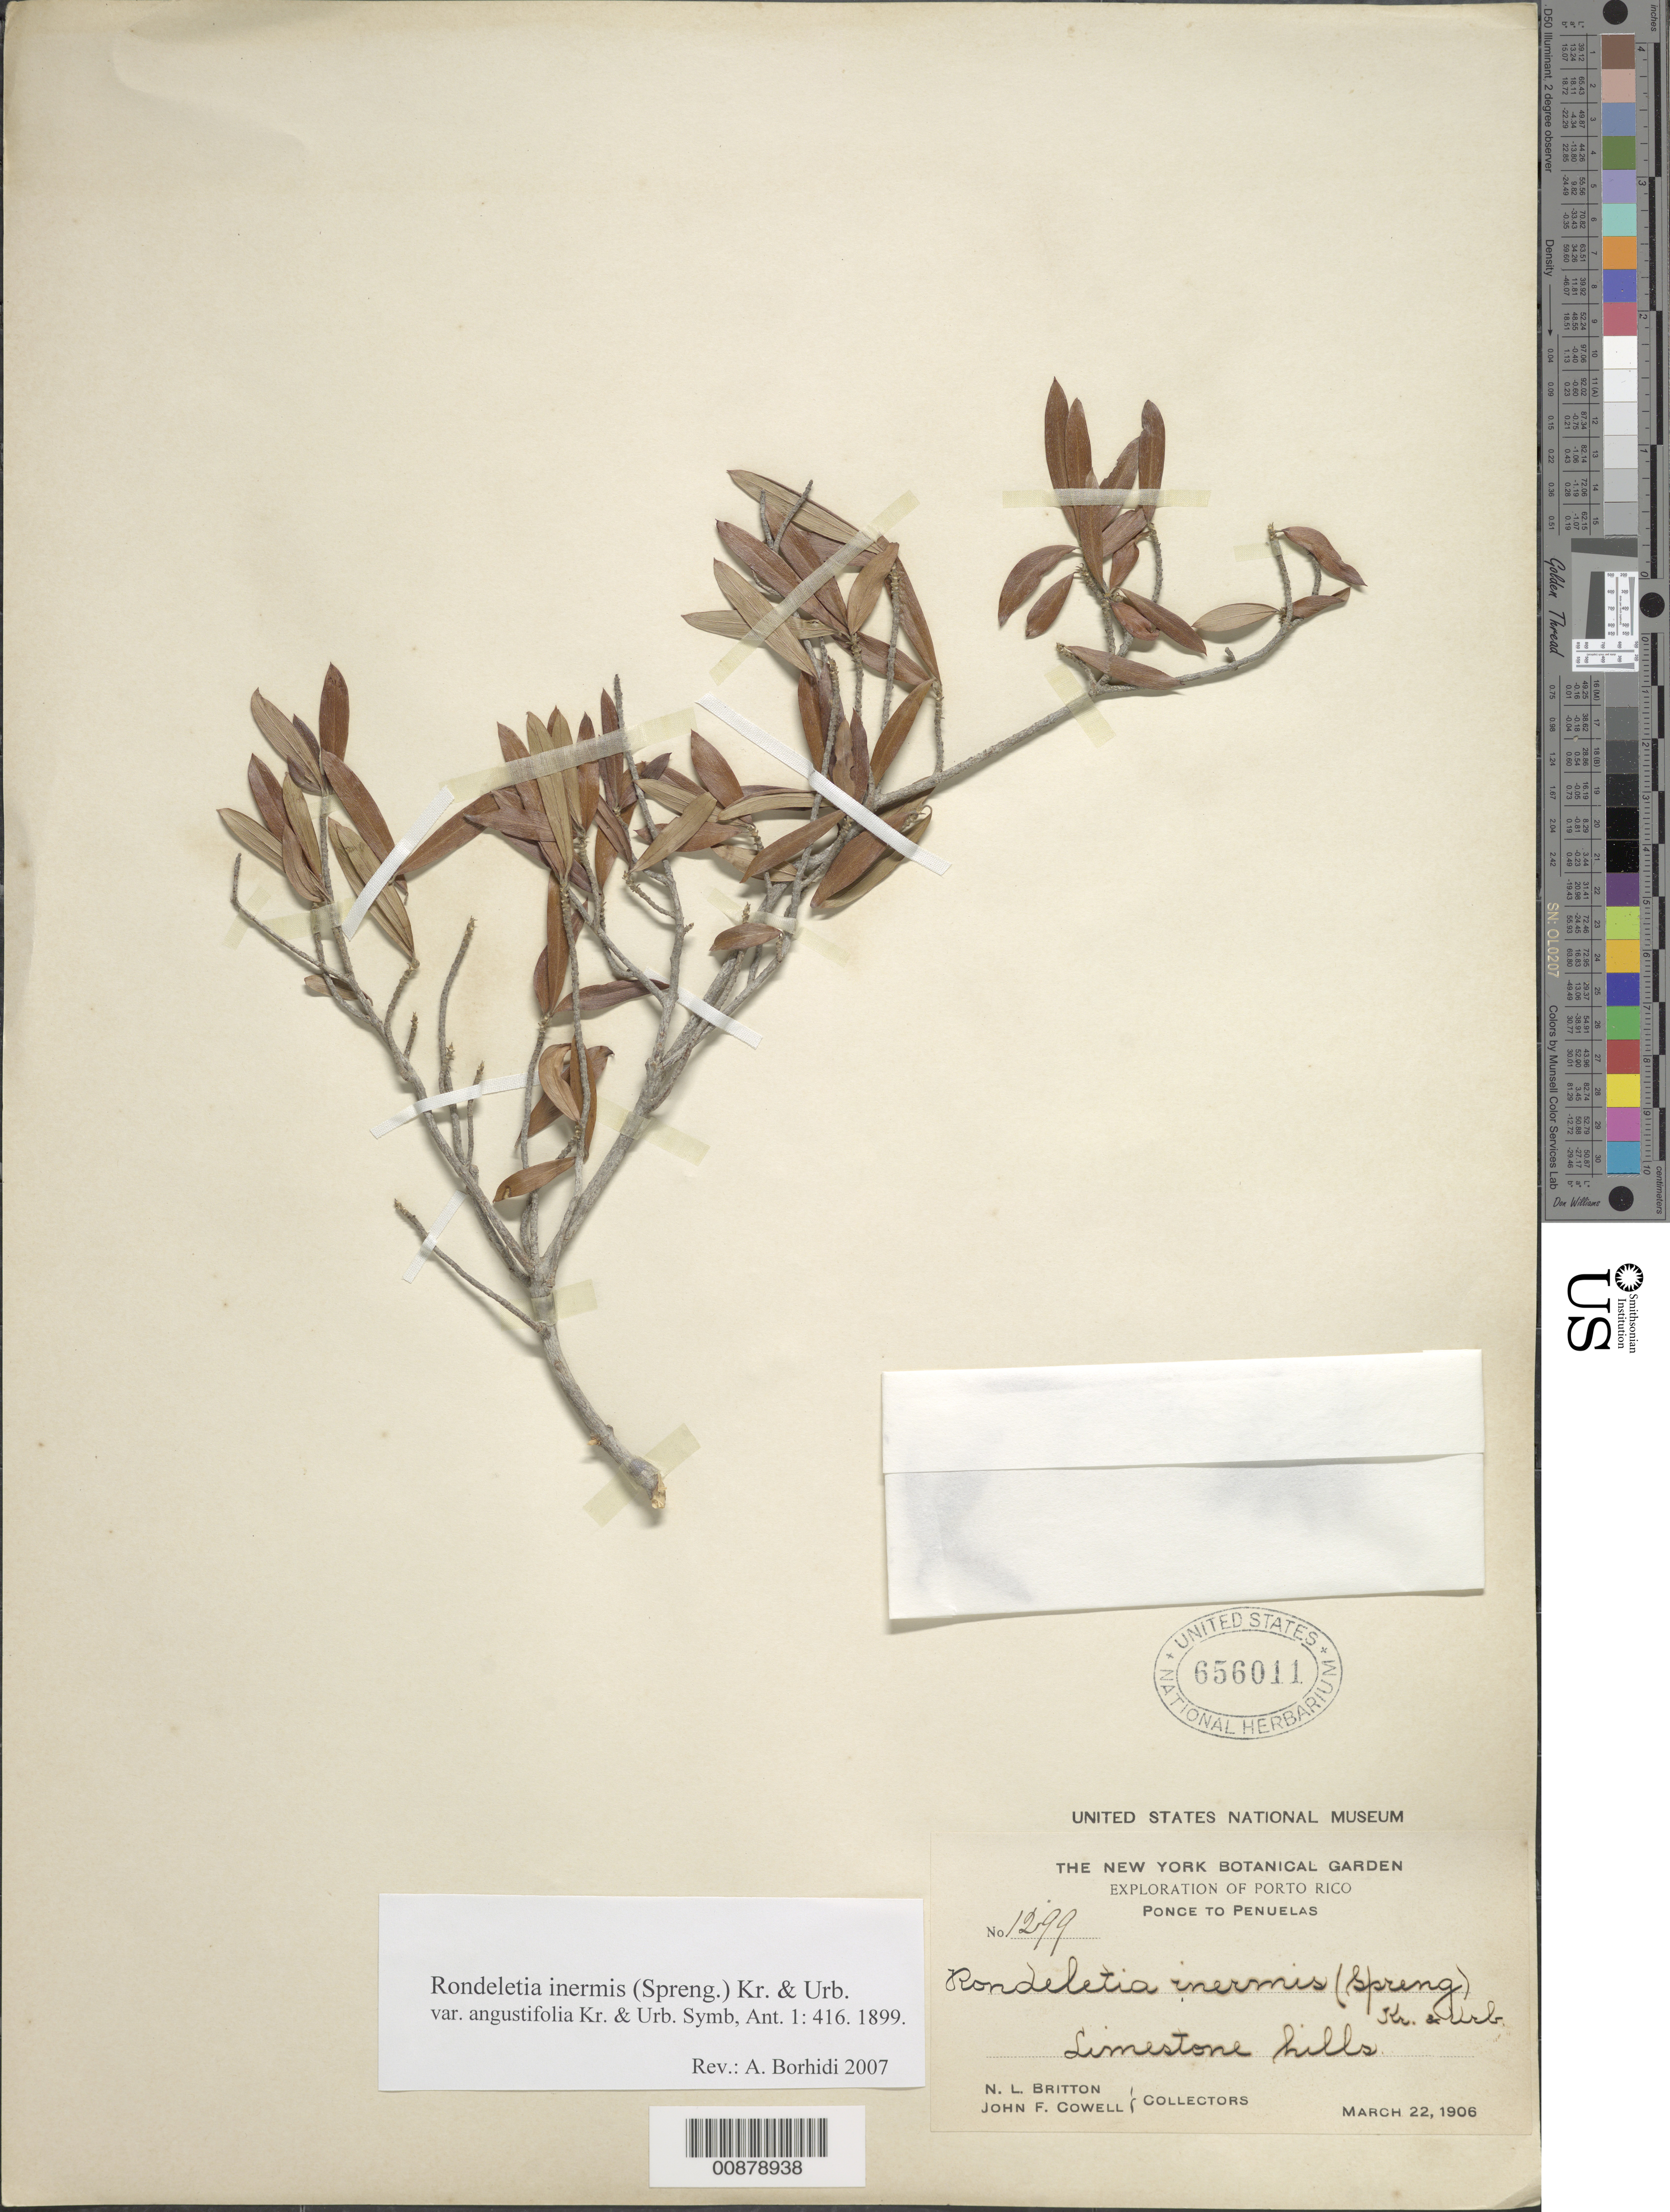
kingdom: Plantae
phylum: Tracheophyta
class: Magnoliopsida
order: Gentianales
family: Rubiaceae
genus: Rondeletia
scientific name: Rondeletia inermis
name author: (Spreng.) Krug & Urb.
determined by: Borhidi, Attila L.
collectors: N. Britton & J. F. Cowell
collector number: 1299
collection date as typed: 22 Mar 1906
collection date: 1906-03-22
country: Puerto Rico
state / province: Ponce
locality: Ponce to Penuelas.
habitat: Limestone hills.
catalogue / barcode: US 656011